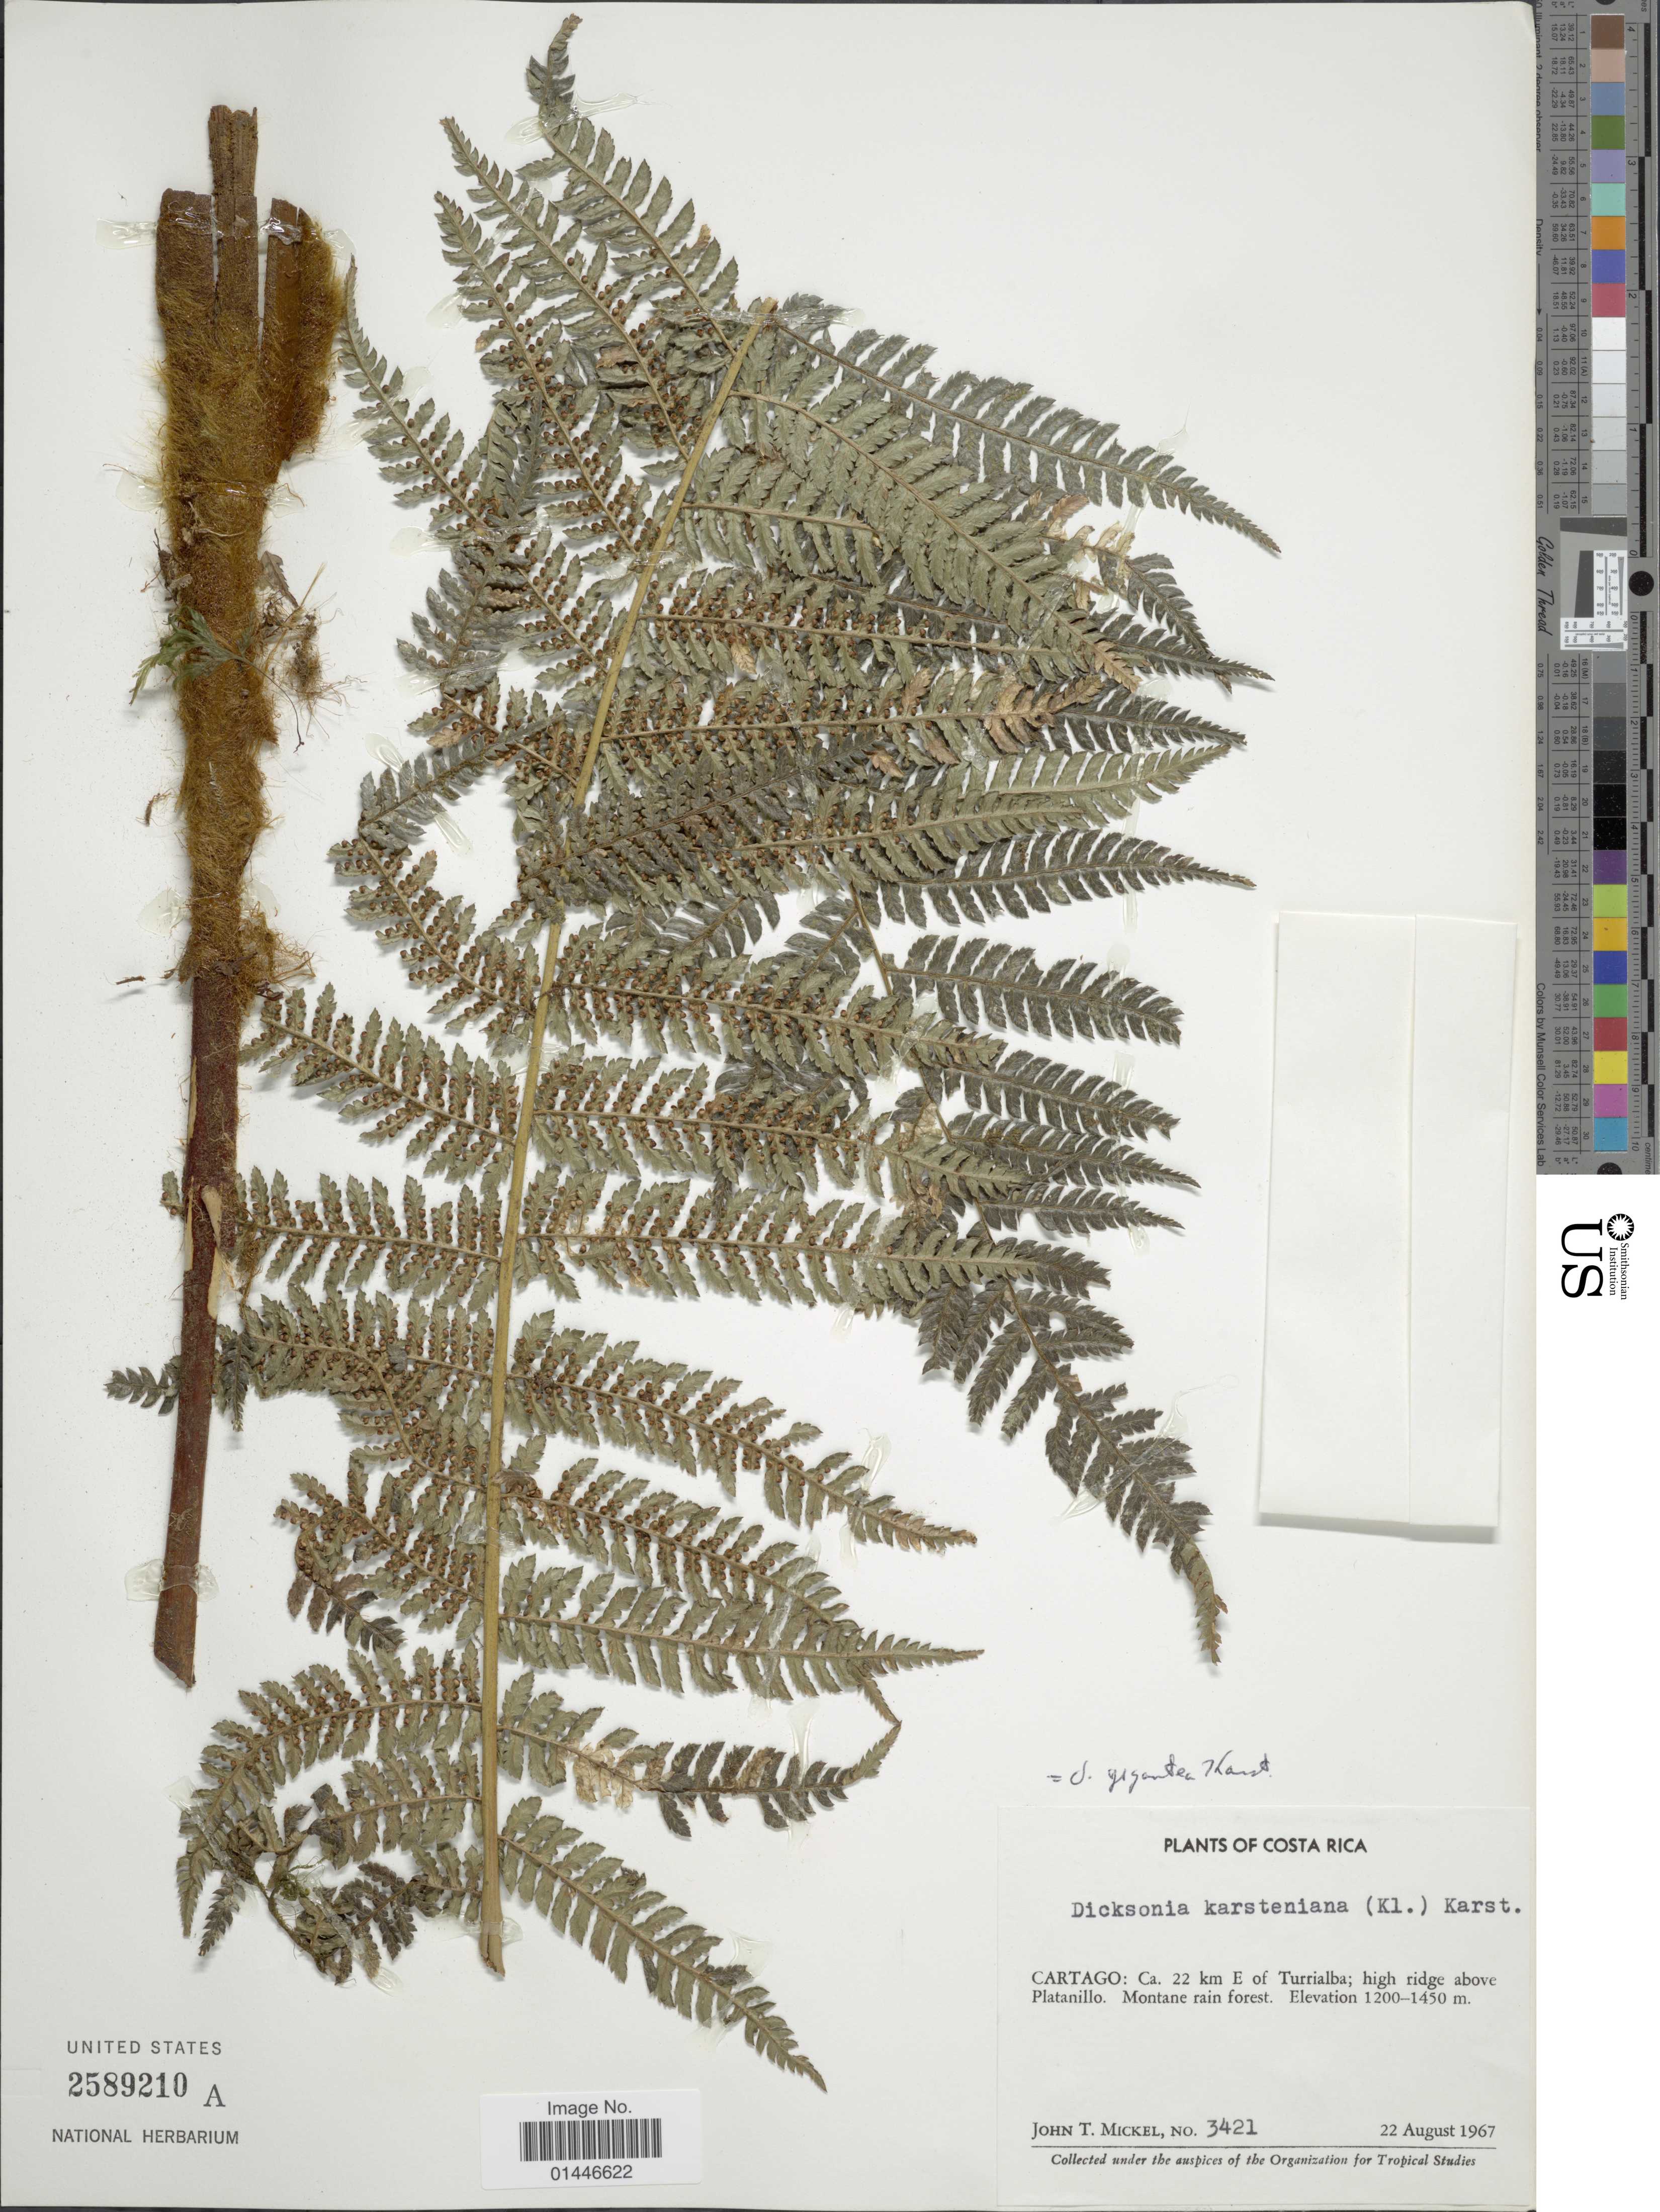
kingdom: Plantae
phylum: Tracheophyta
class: Polypodiopsida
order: Cyatheales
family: Dicksoniaceae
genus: Dicksonia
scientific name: Dicksonia gigantea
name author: H. Karst.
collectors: J. T. Mickel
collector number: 3421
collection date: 1967-08-22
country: Costa Rica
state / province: Cartago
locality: Ca. 22 km E, of Turrialba; high ridge above Platanillo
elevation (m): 1200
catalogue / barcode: US 2589210A